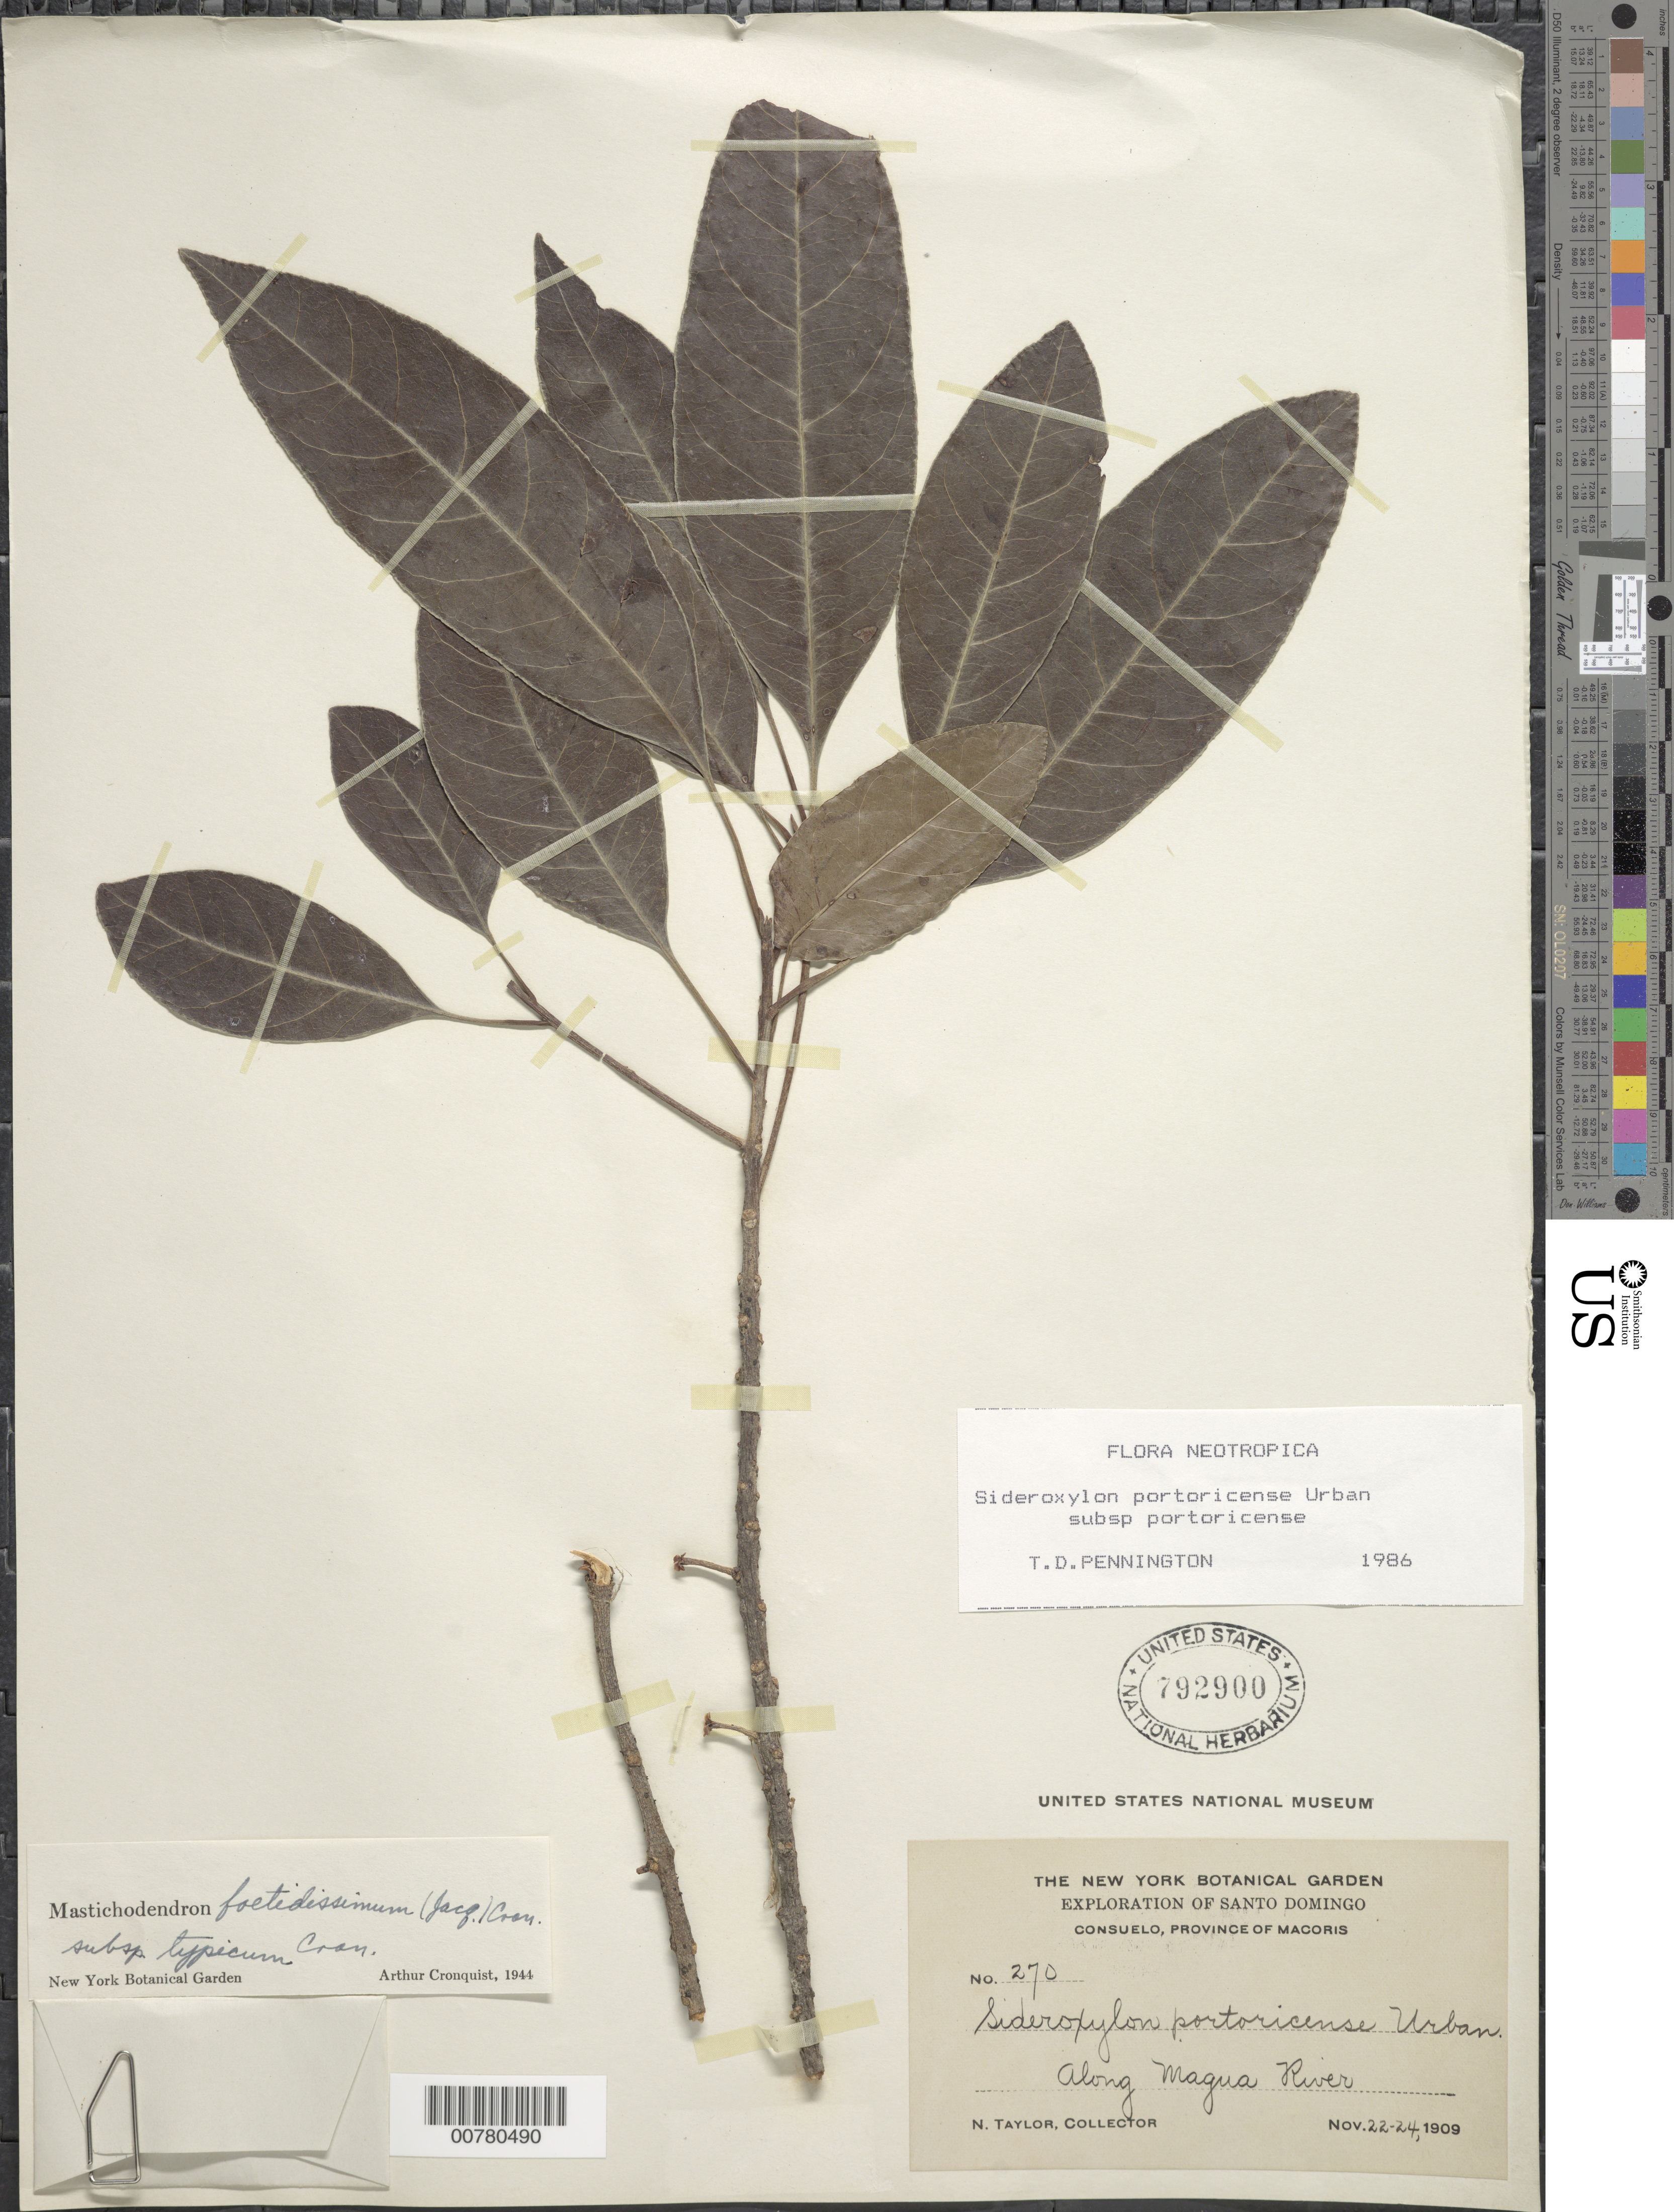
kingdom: Plantae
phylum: Tracheophyta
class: Magnoliopsida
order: Ericales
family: Sapotaceae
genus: Sideroxylon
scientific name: Sideroxylon portoricense subsp. portoricense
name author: Urb.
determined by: Pennington, T. D., (K)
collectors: N. Taylor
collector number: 270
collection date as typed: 22 Nov 1909 24 Nov 1909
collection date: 1909-11-22/1909-11-24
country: Dominican Republic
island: Hispaniola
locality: Province of Macoris, Consuelo, along Magua River.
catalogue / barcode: US 792900